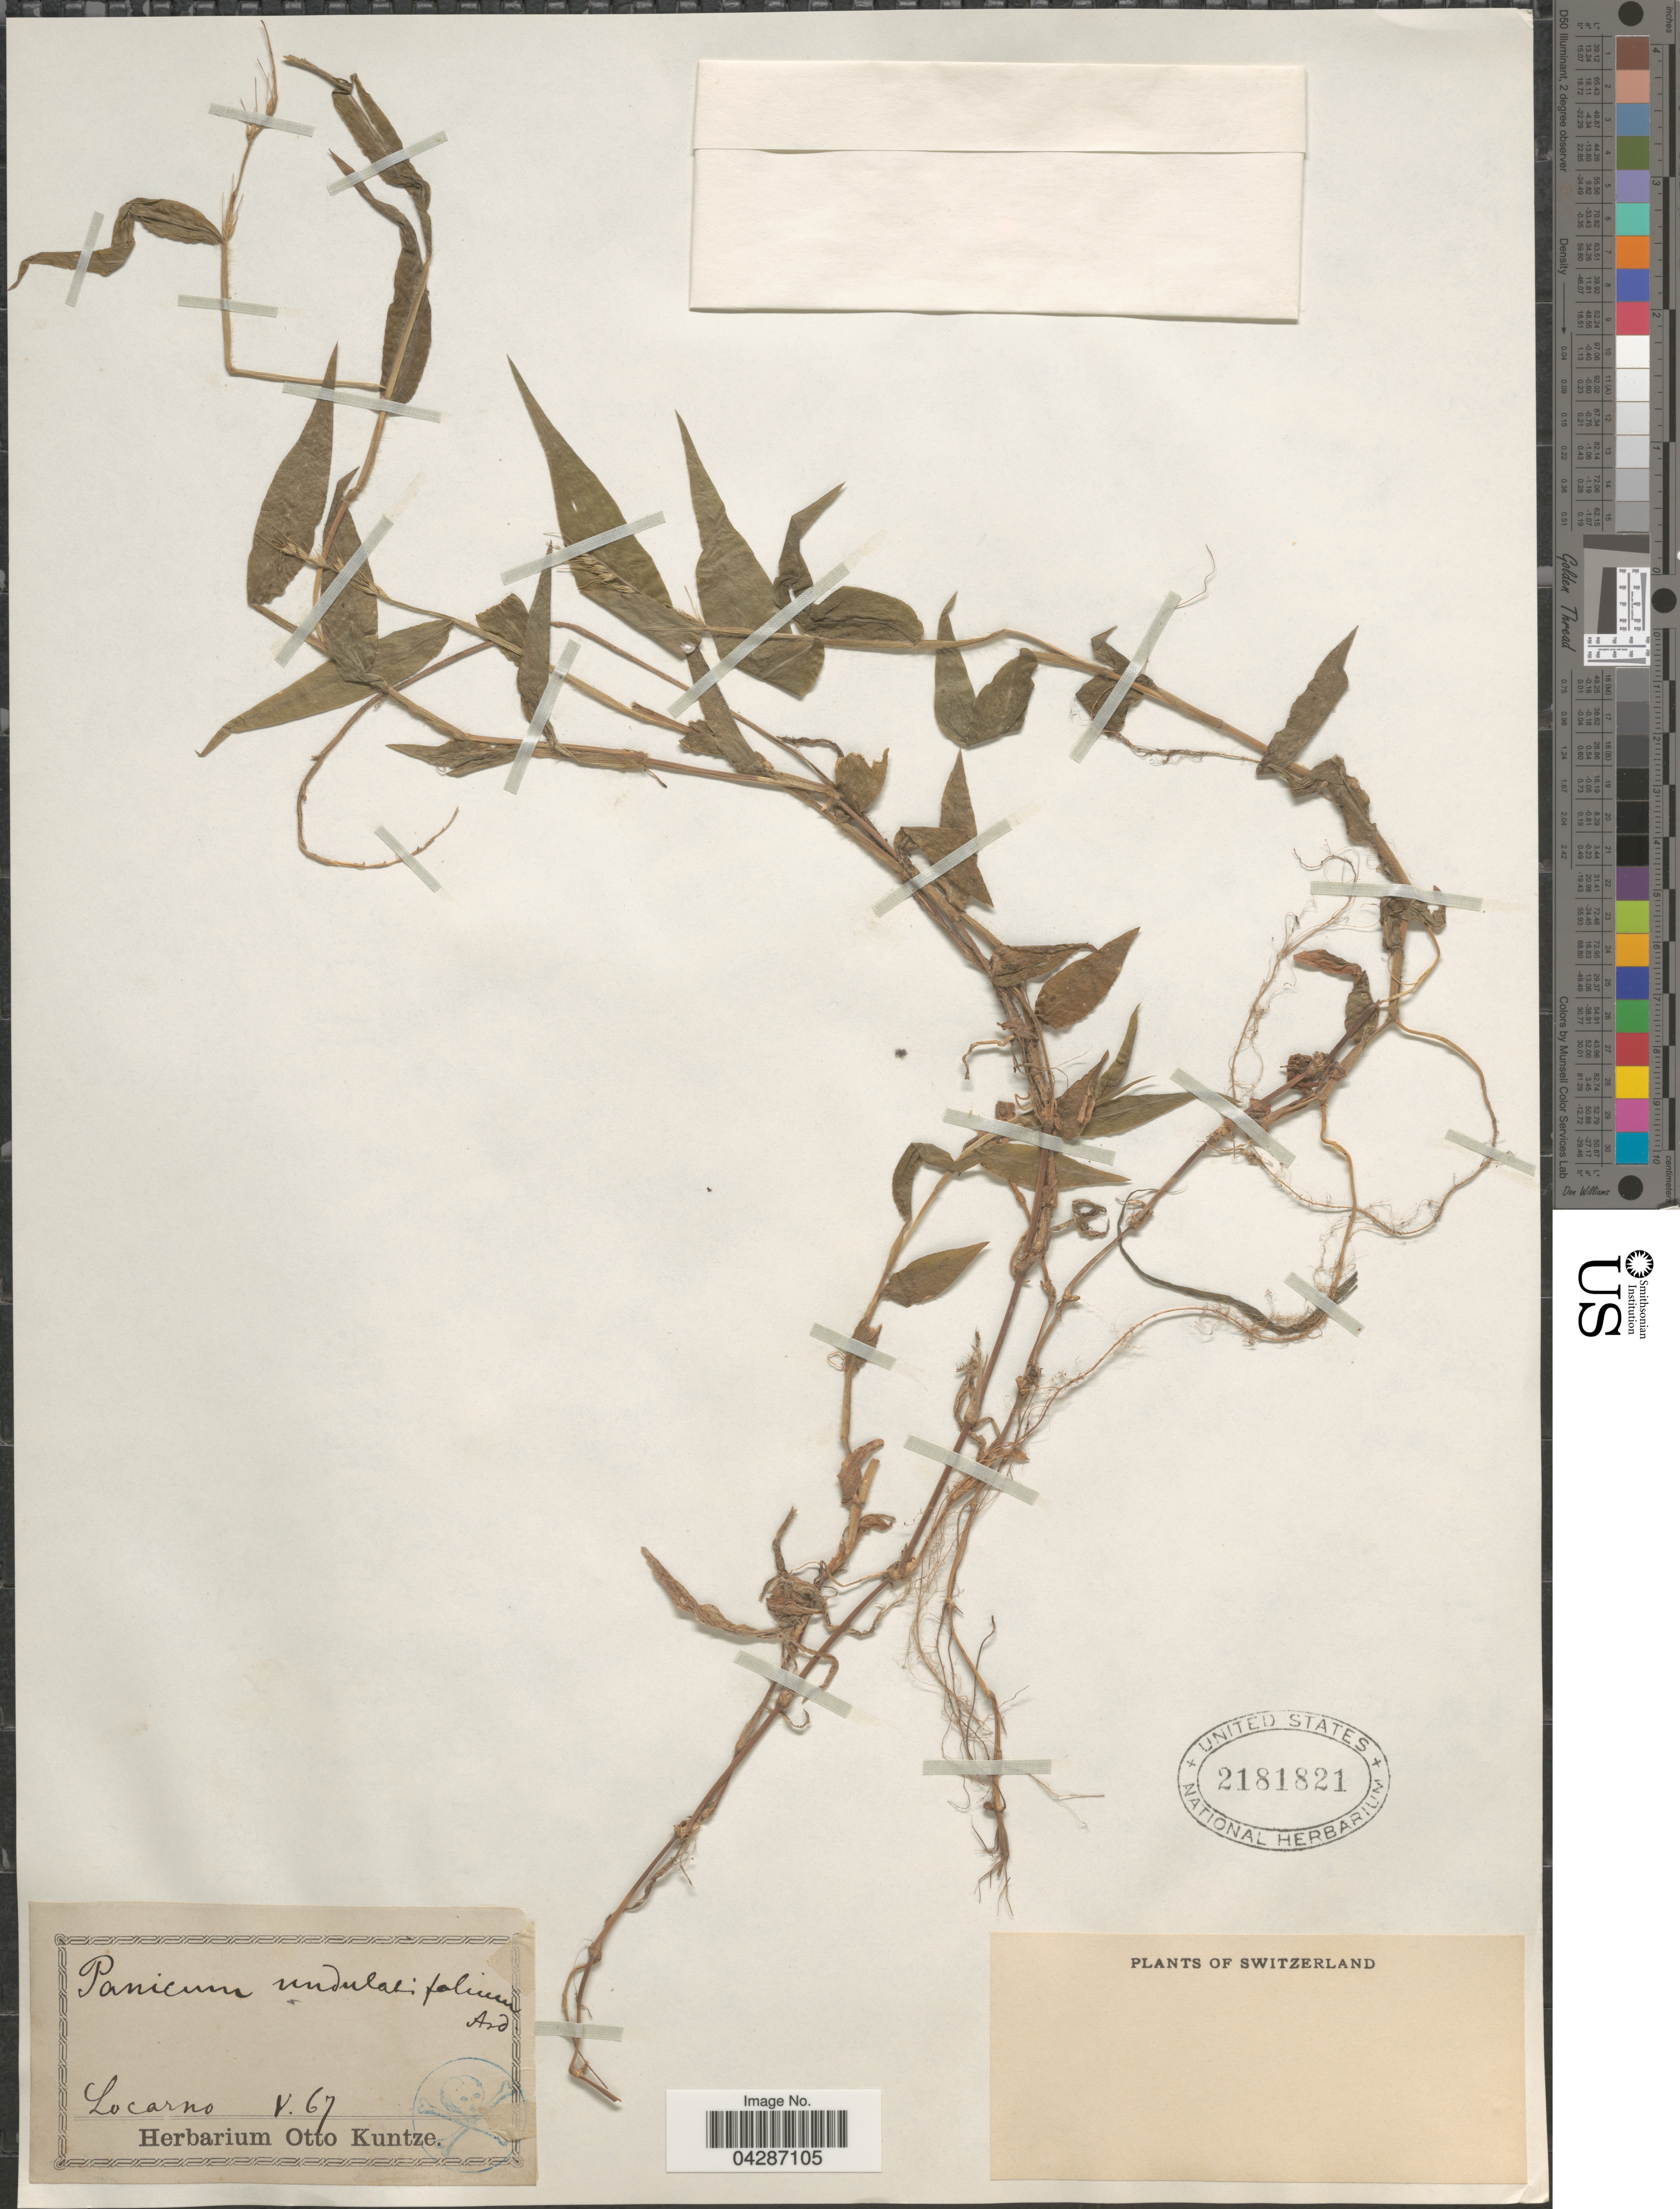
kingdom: Plantae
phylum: Tracheophyta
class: Liliopsida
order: Poales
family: Poaceae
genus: Oplismenus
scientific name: Oplismenus undulatifolius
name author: (Ard.) P. Beauv.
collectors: ex Herb. O. Kuntze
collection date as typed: Transcribed d/m/y: /5/67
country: Switzerland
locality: Locarno.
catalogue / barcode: US 2181821